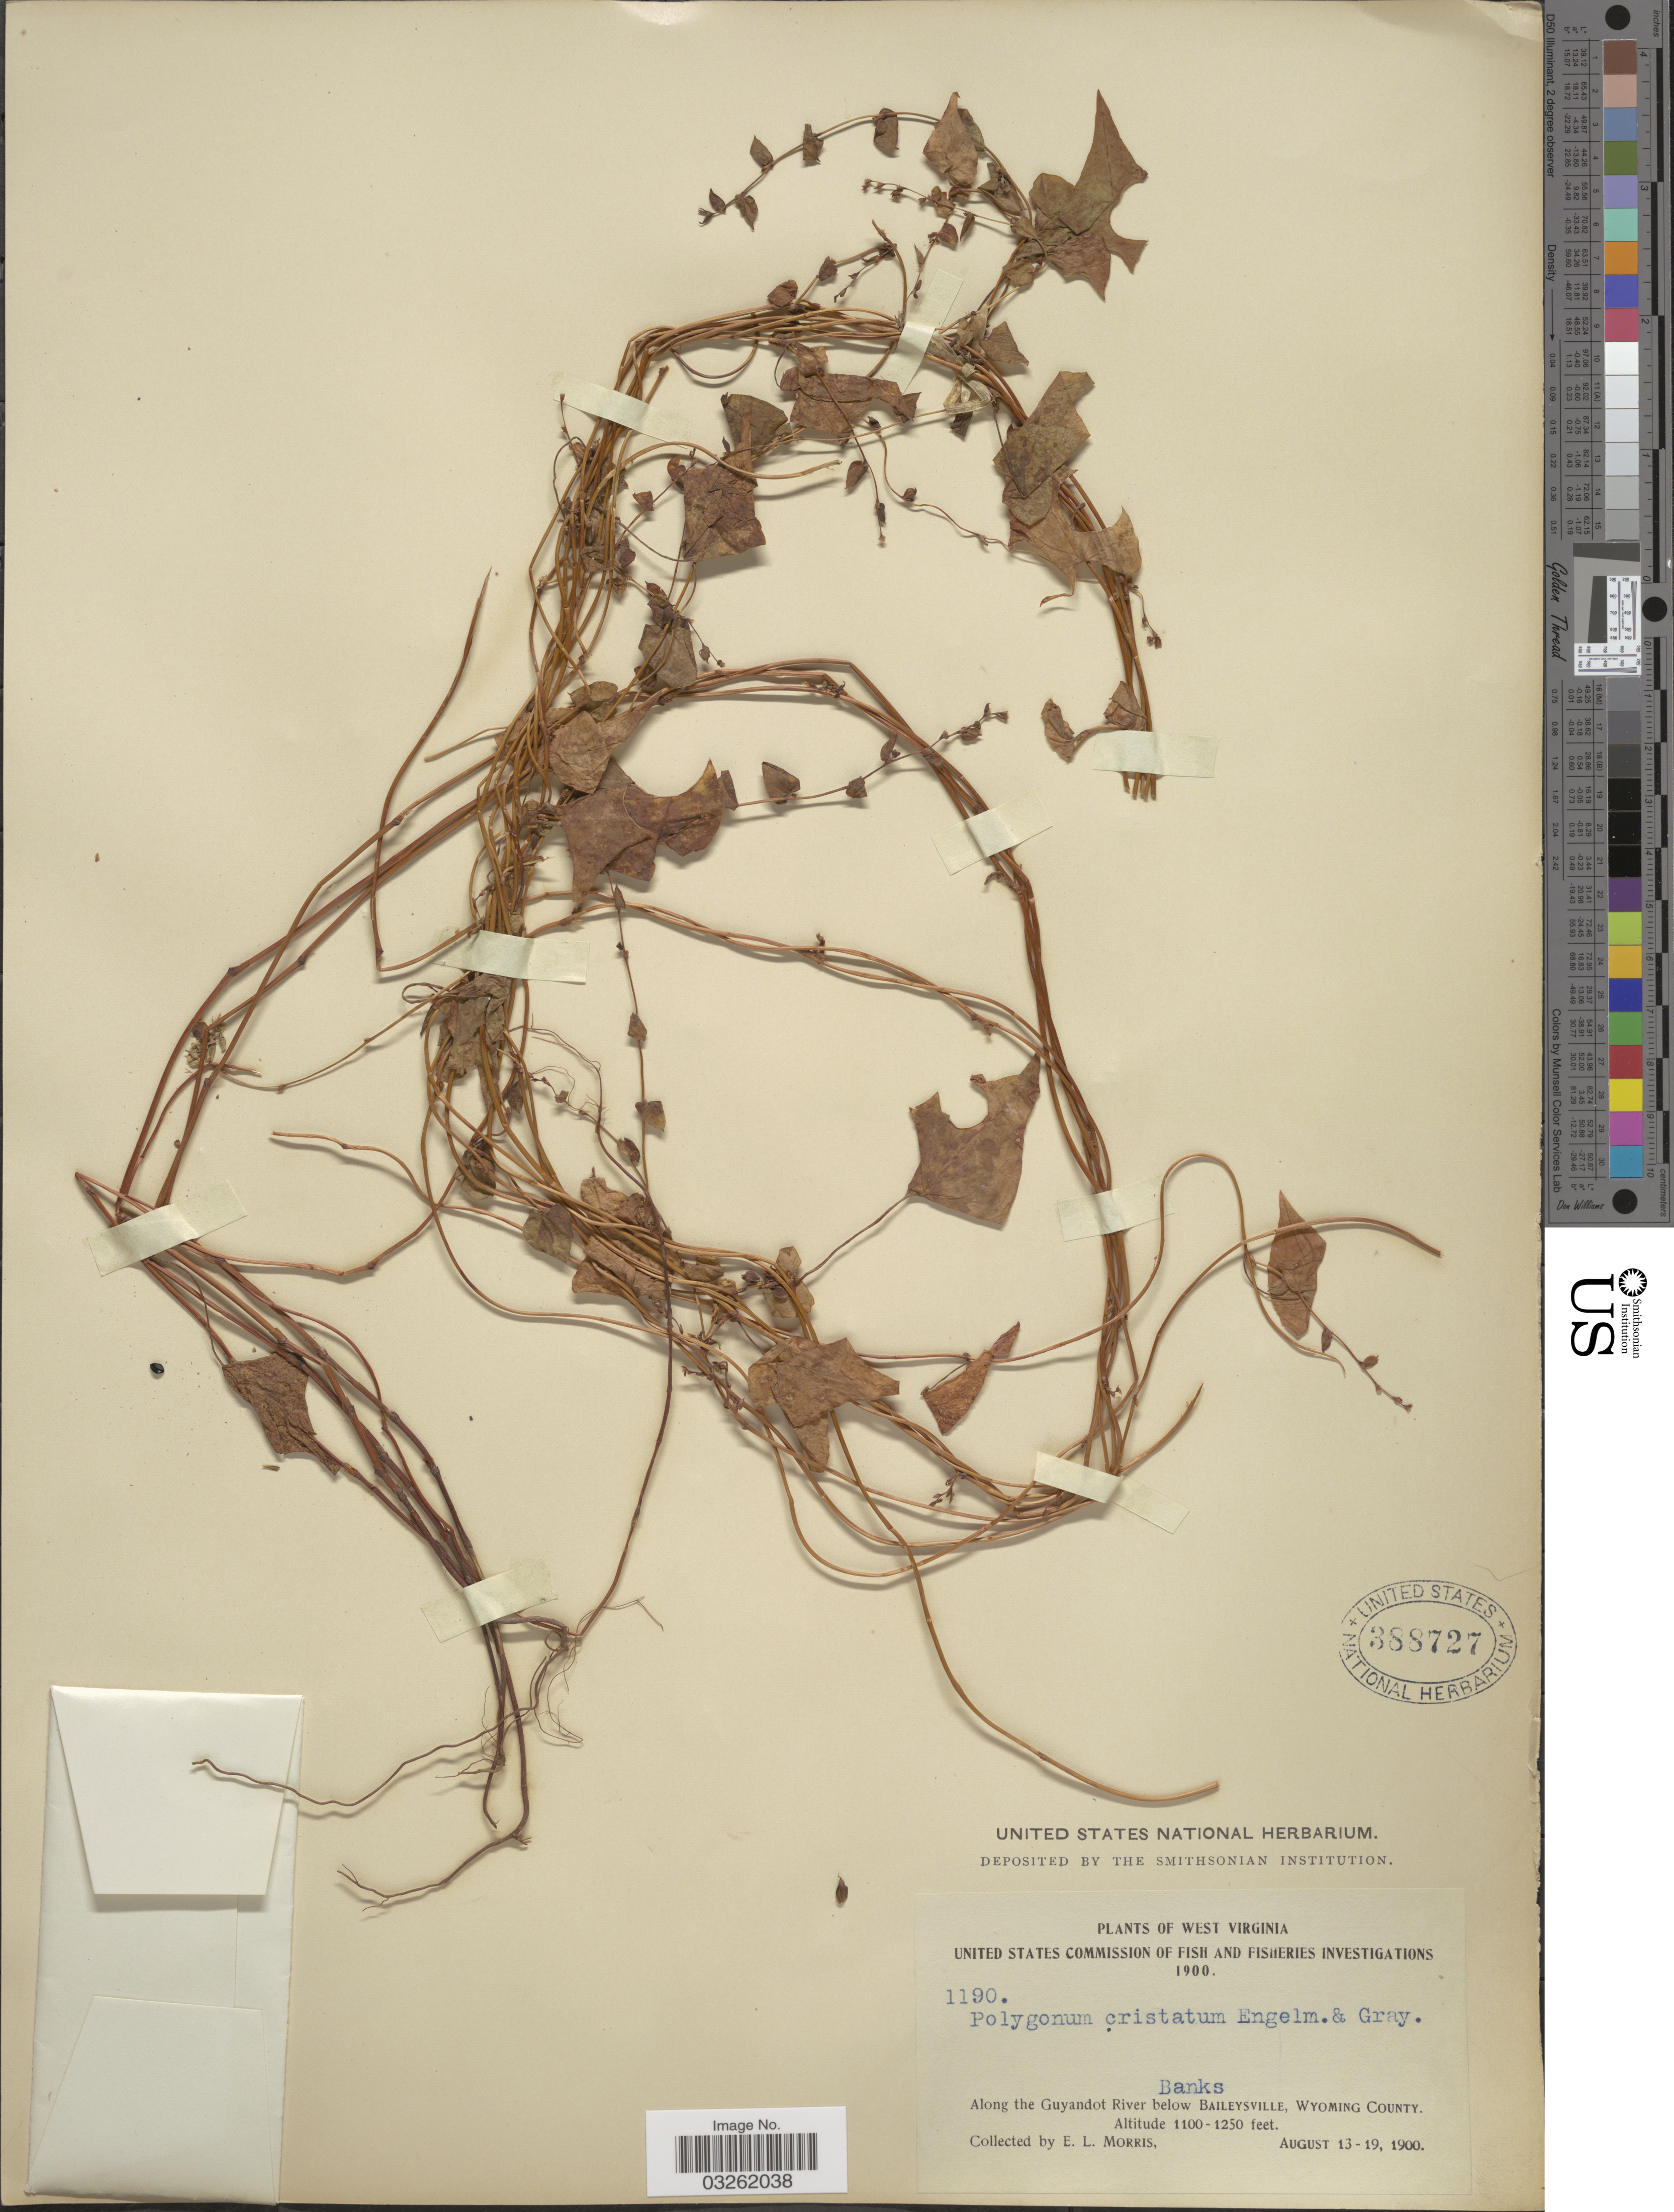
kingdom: Plantae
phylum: Tracheophyta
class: Magnoliopsida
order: Caryophyllales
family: Polygonaceae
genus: Fallopia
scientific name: Fallopia scandens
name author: (L.) Holub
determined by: Strong, Mark T., (BOT), Smithsonian Institution - National Museum of Natural History (UNITED STATES)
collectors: E. Morris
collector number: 1190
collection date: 1900-08-13/1900-08-19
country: United States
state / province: West Virginia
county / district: Wyoming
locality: Banks. Along the Guyandot River below Baileysville, Wyoming County.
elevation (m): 335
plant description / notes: Fallopia cristata (Engelm. & A. Gray) Holub here treated as a heterotypic synonym.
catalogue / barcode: US 388727